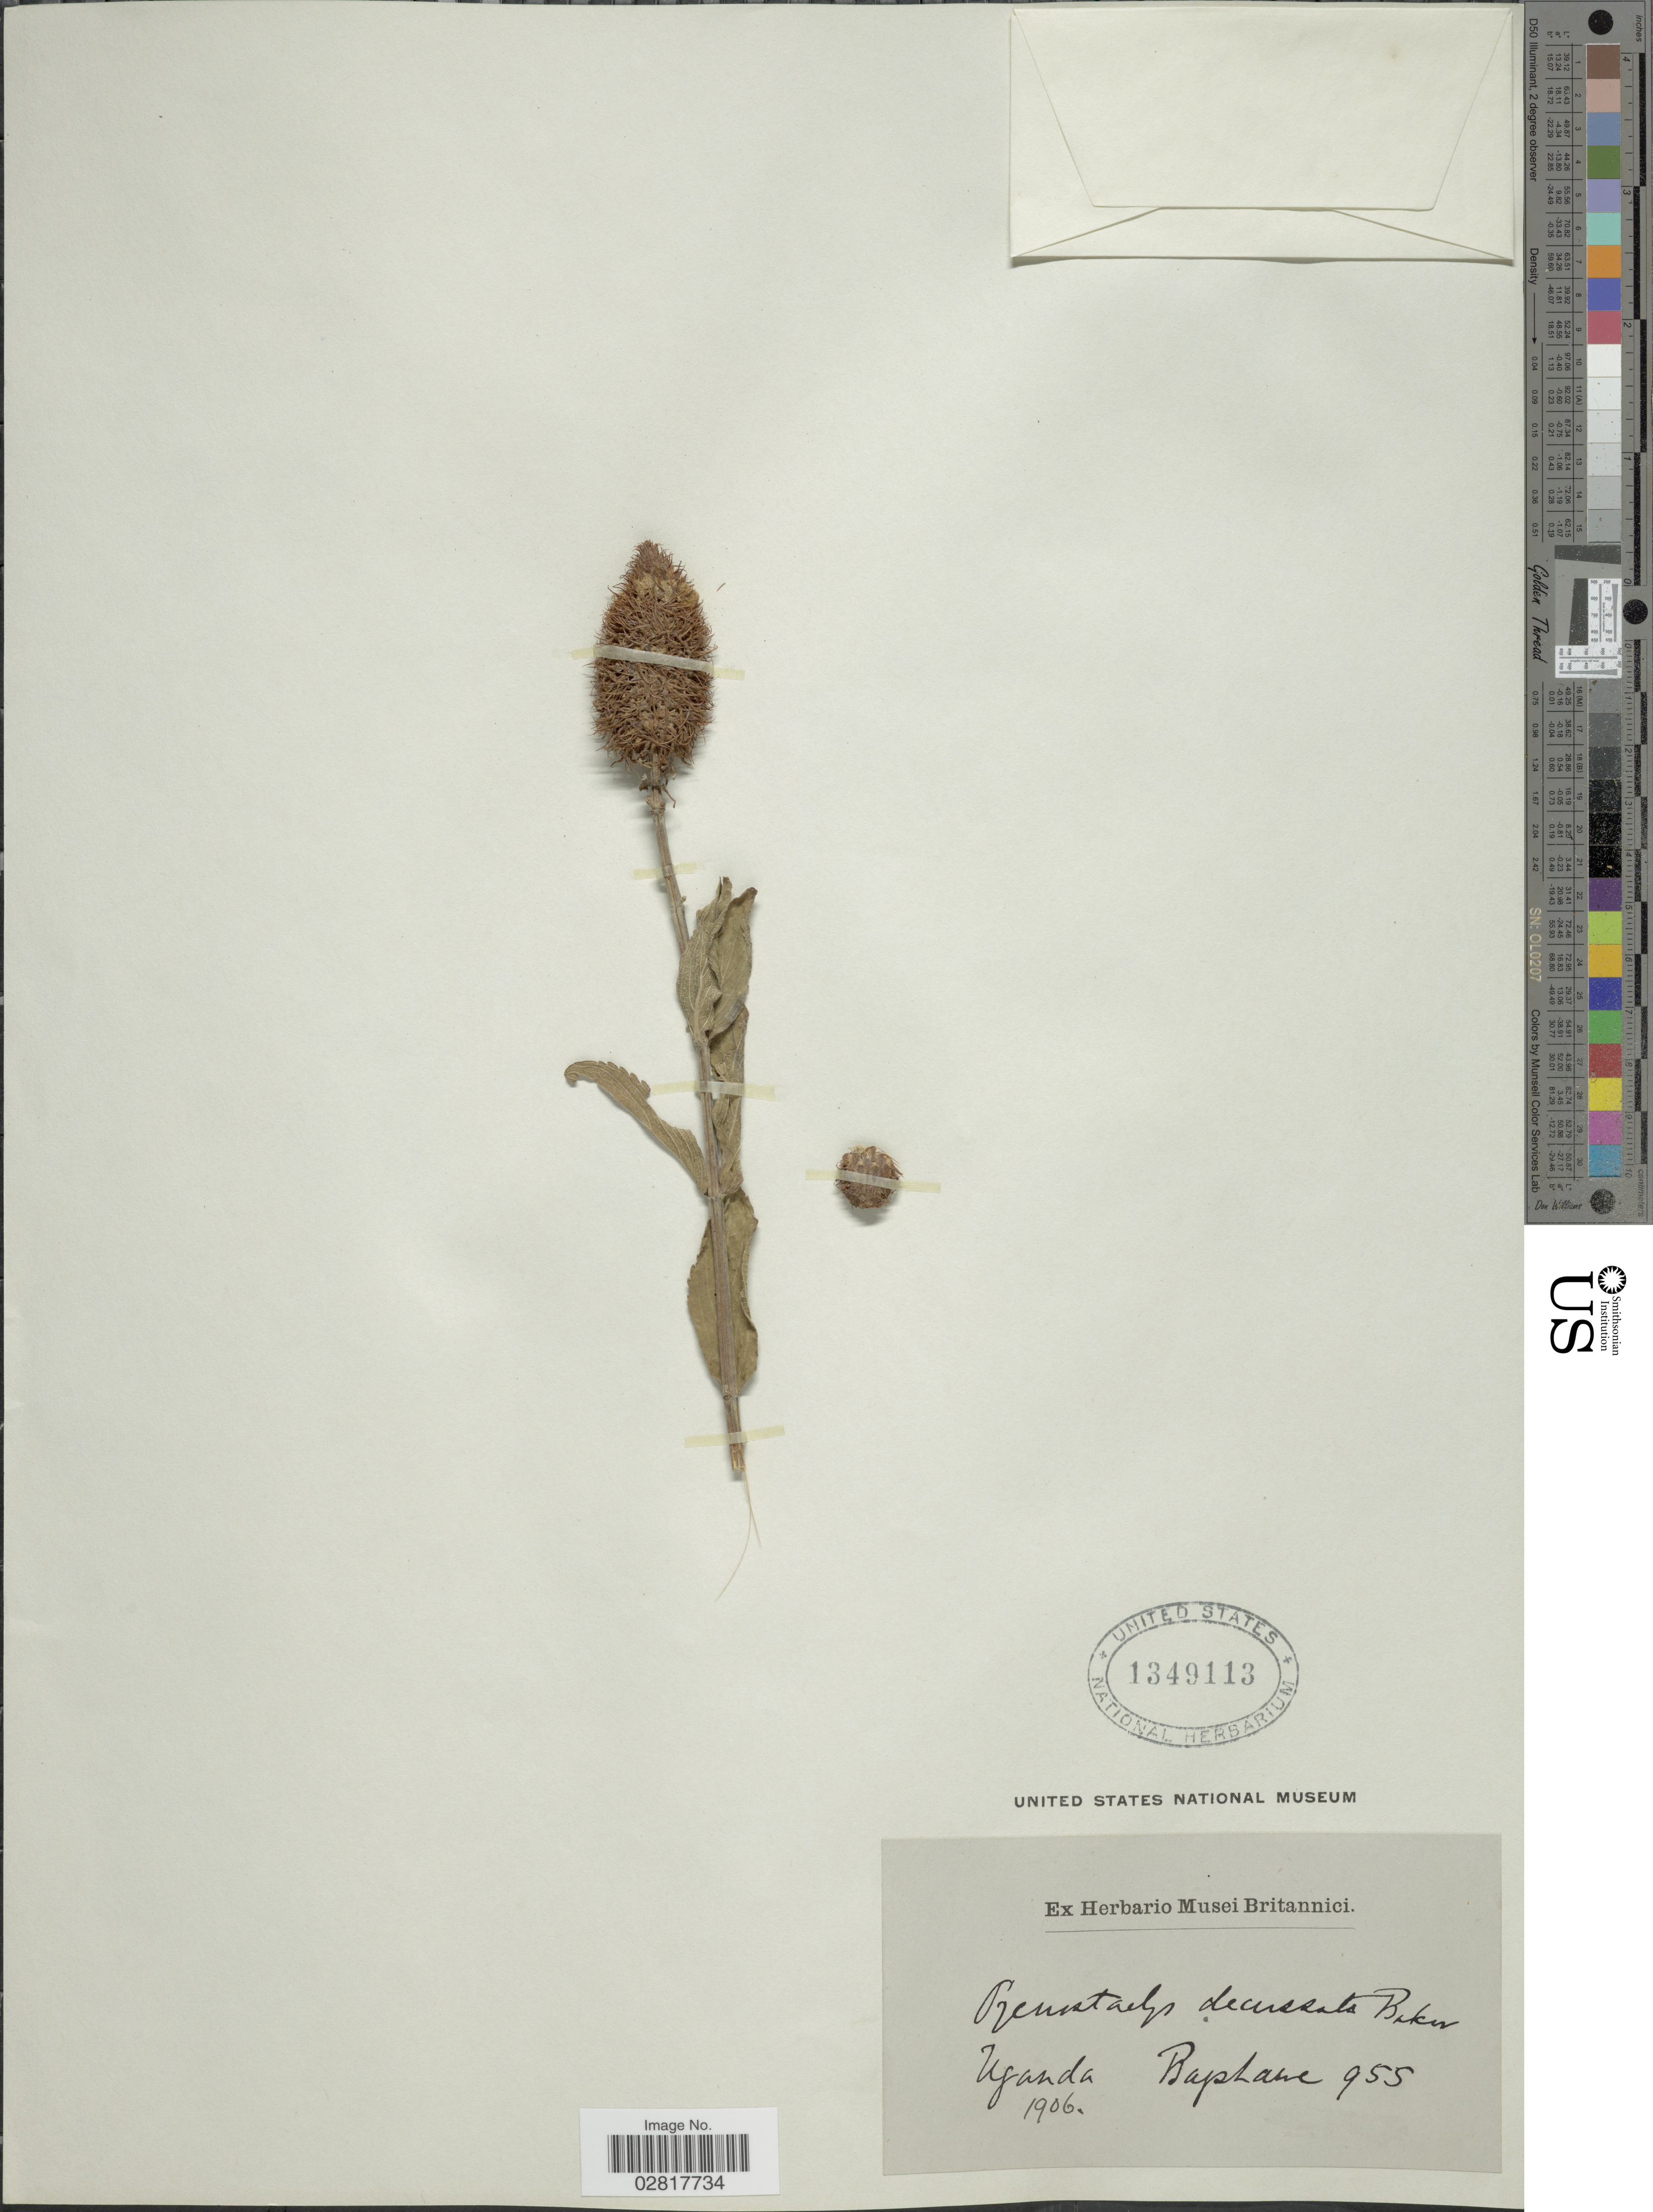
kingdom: Plantae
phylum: Tracheophyta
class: Magnoliopsida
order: Lamiales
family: Lamiaceae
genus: Pycnostachys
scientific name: Pycnostachys decussata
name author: Baker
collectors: Baphane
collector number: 955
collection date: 1906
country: Uganda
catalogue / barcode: US 1349113